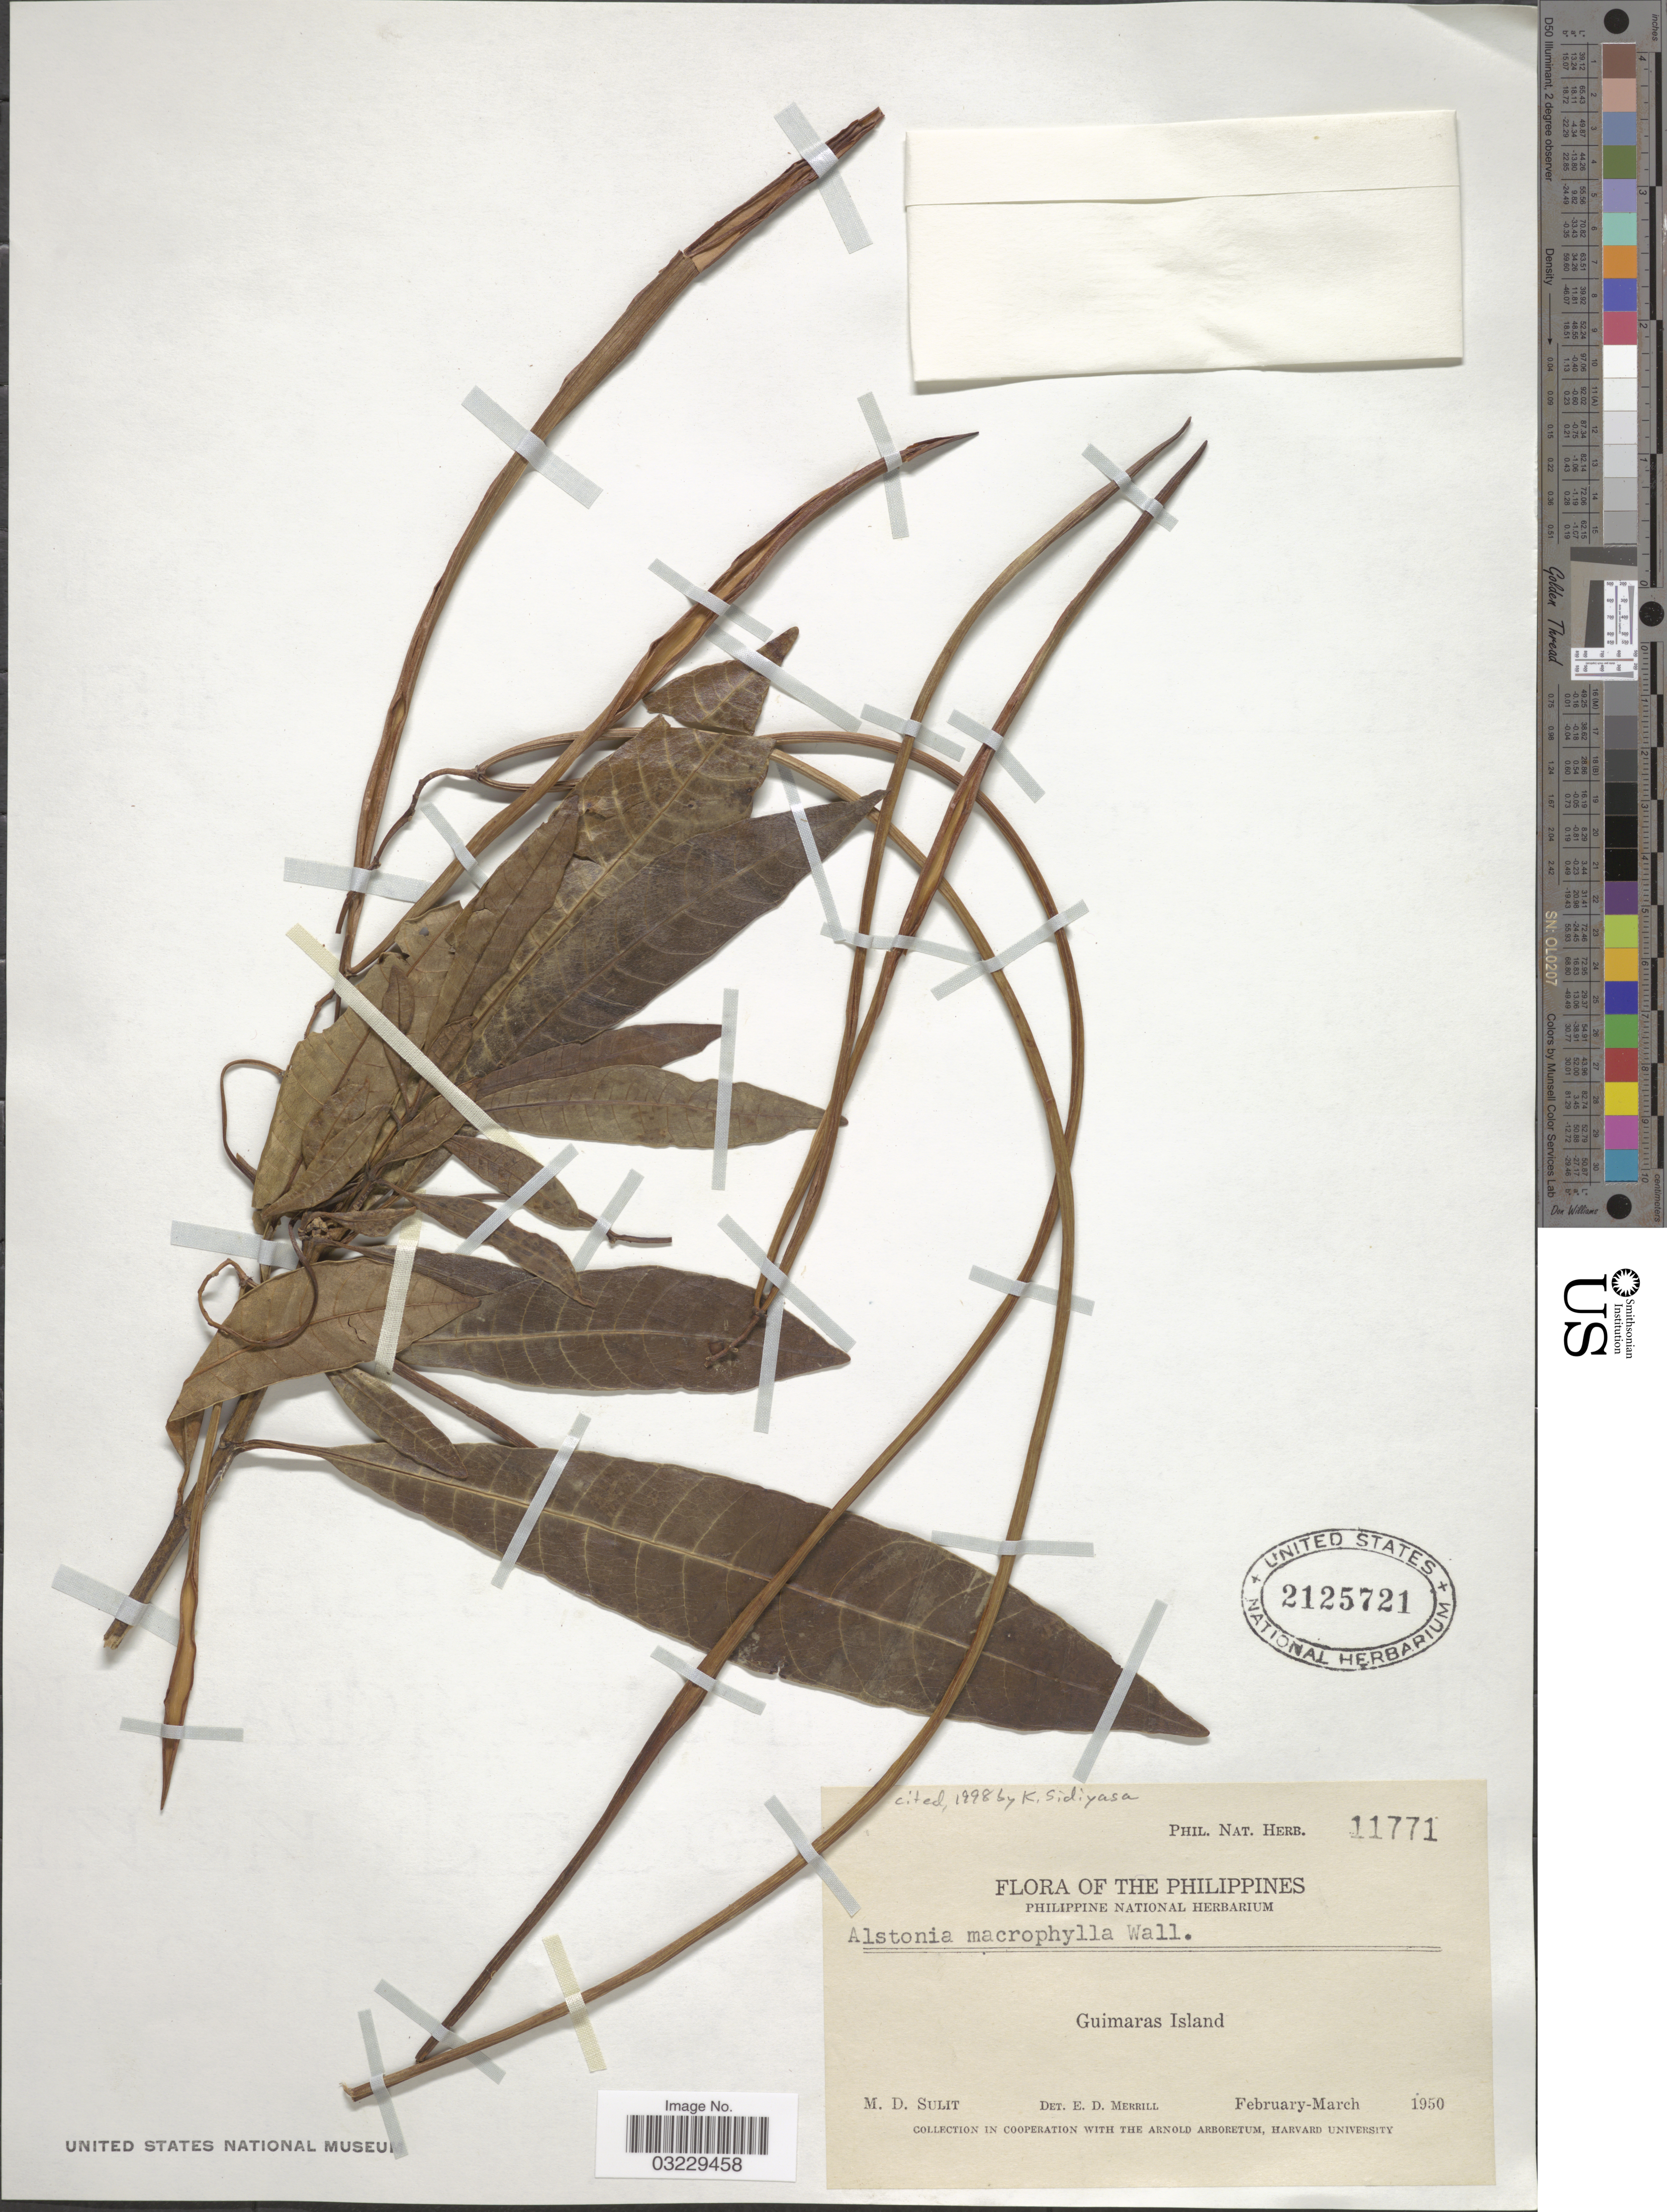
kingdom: Plantae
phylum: Tracheophyta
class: Magnoliopsida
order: Gentianales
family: Apocynaceae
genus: Alstonia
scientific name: Alstonia macrophylla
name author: Wall. ex G. Don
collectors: M. Sulit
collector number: Phil. Nat. Herb. 11771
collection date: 1950-02/1950-03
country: Philippines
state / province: Western Visayas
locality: Guimaras Island.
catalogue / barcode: US 2125721